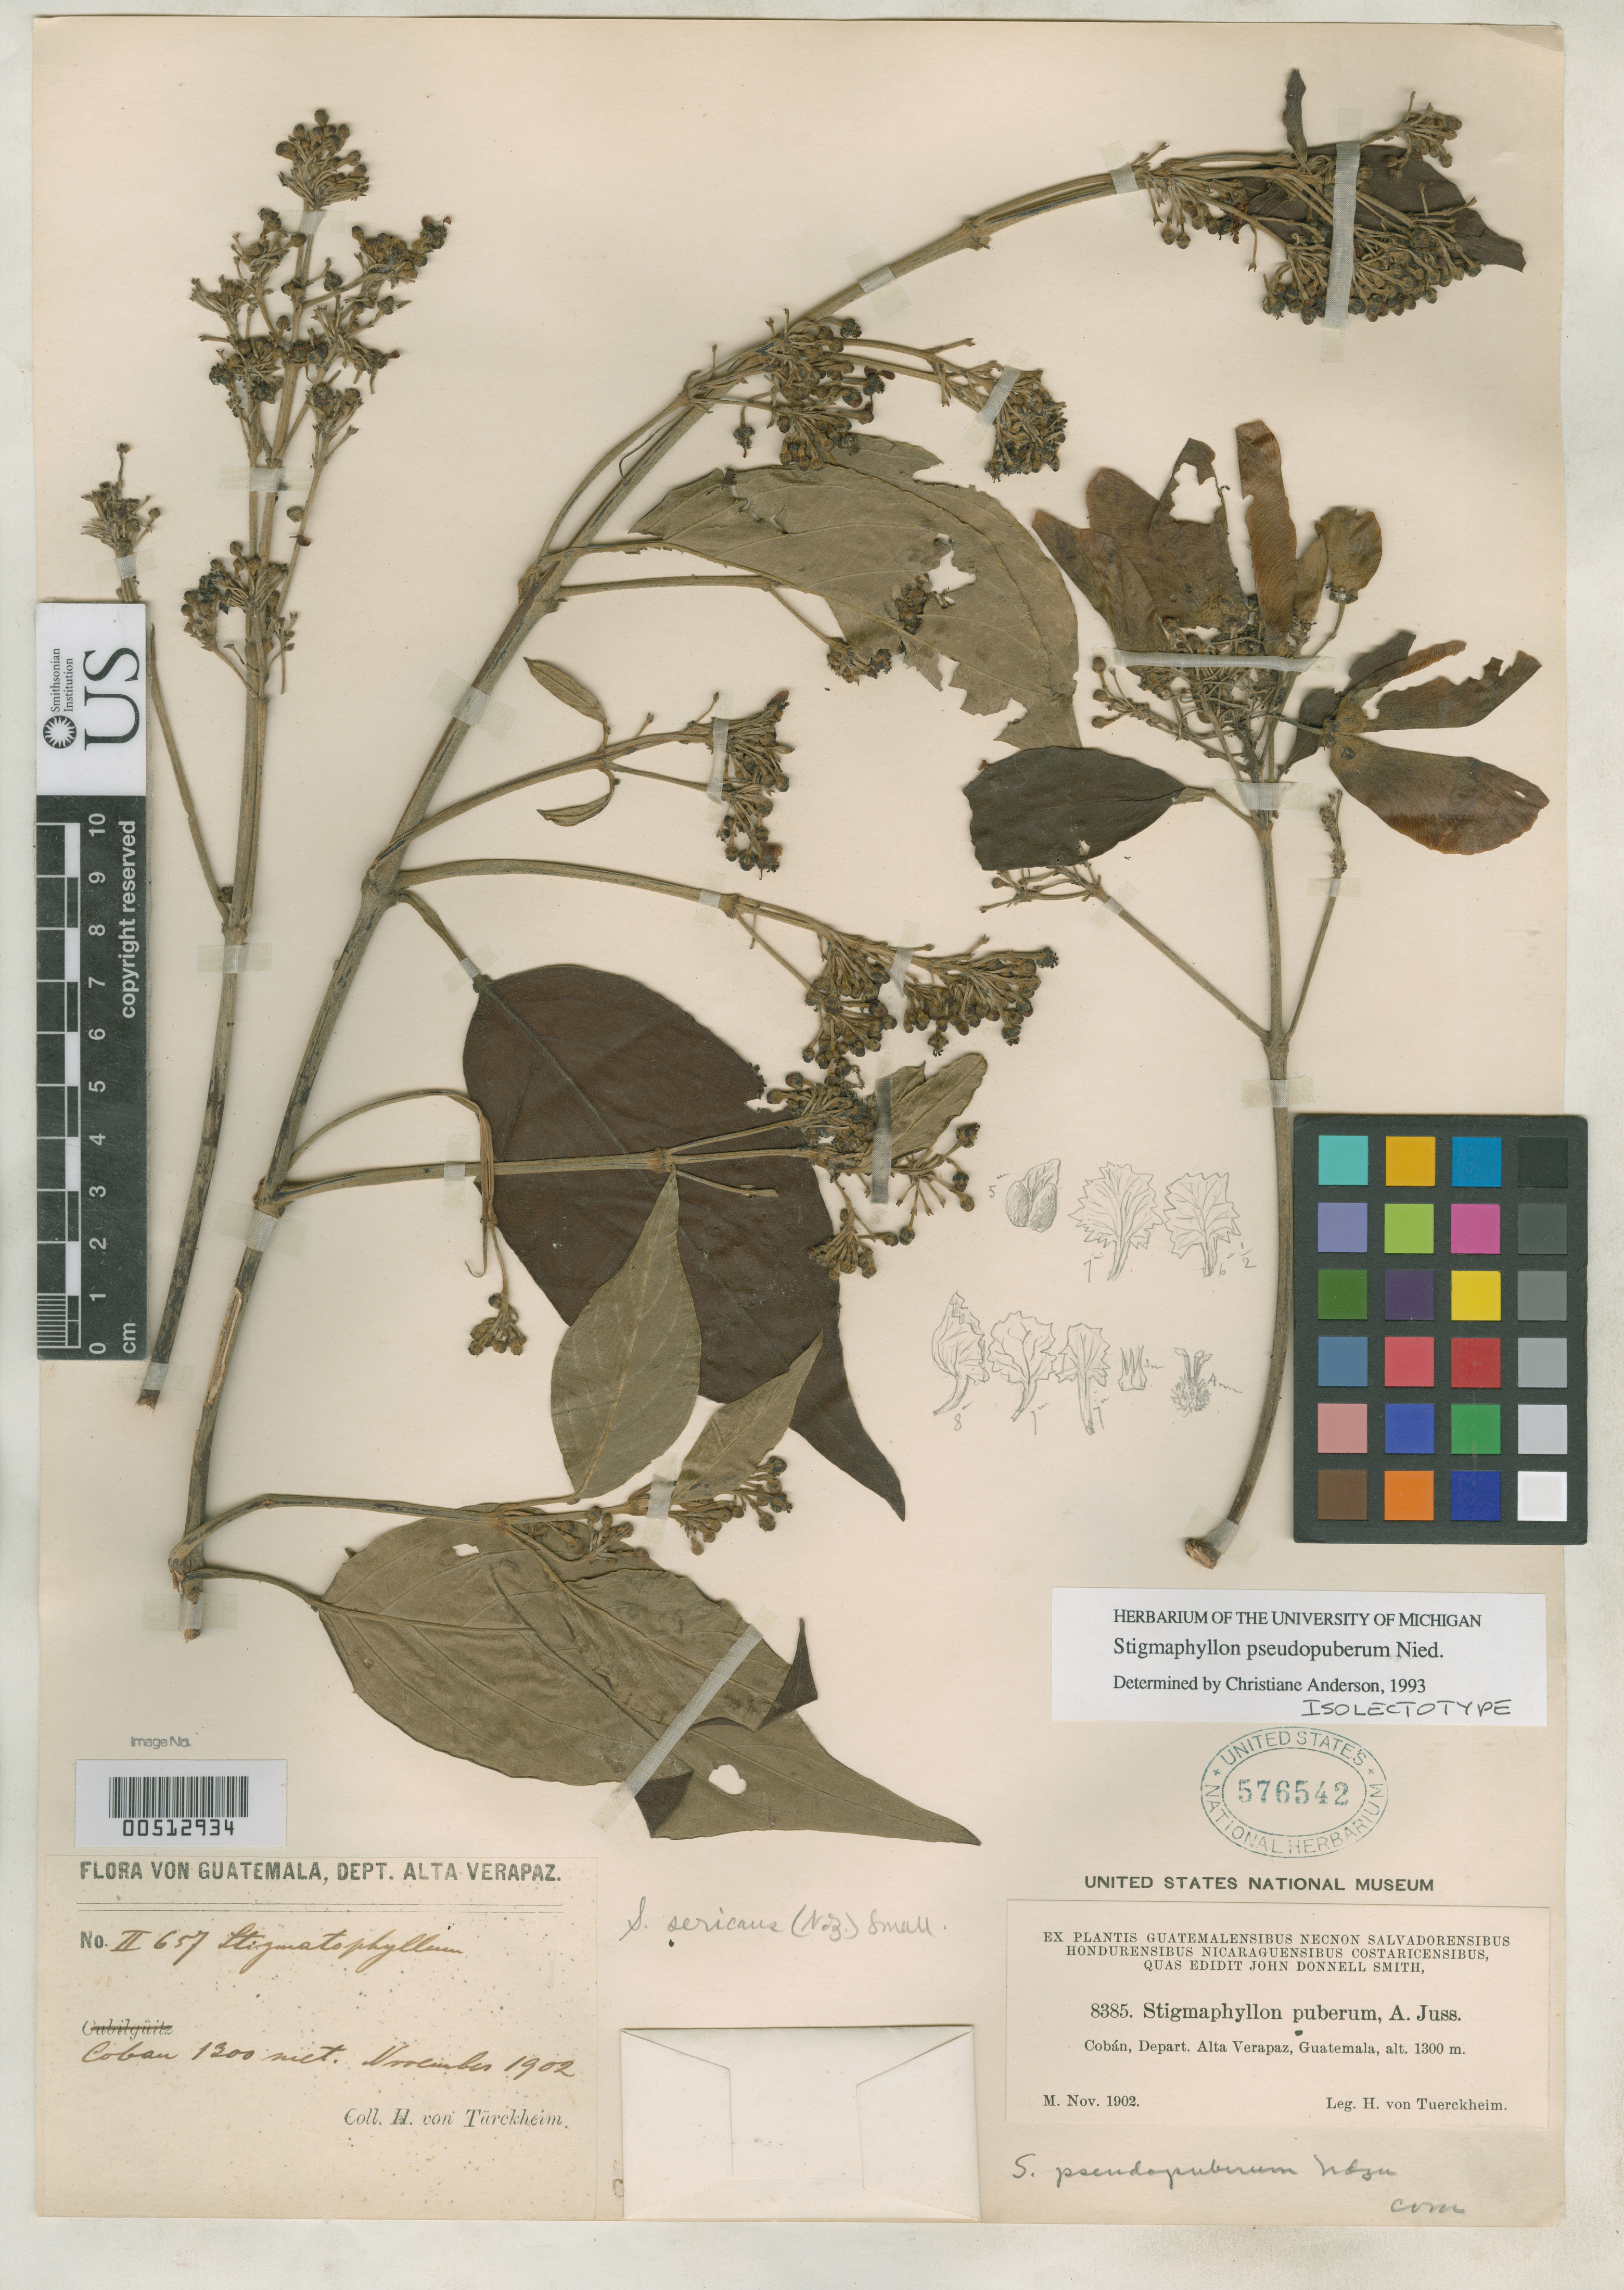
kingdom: Plantae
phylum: Tracheophyta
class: Magnoliopsida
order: Malpighiales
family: Malpighiaceae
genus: Stigmaphyllon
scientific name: Stigmaphyllon pseudopuberum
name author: Nied.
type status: Isolectotype; Syntype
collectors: H. von Türckheim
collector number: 8385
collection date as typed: Nov 1902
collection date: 1902-11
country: Guatemala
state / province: Alta Verapaz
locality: Cobán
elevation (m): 1300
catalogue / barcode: US 576542